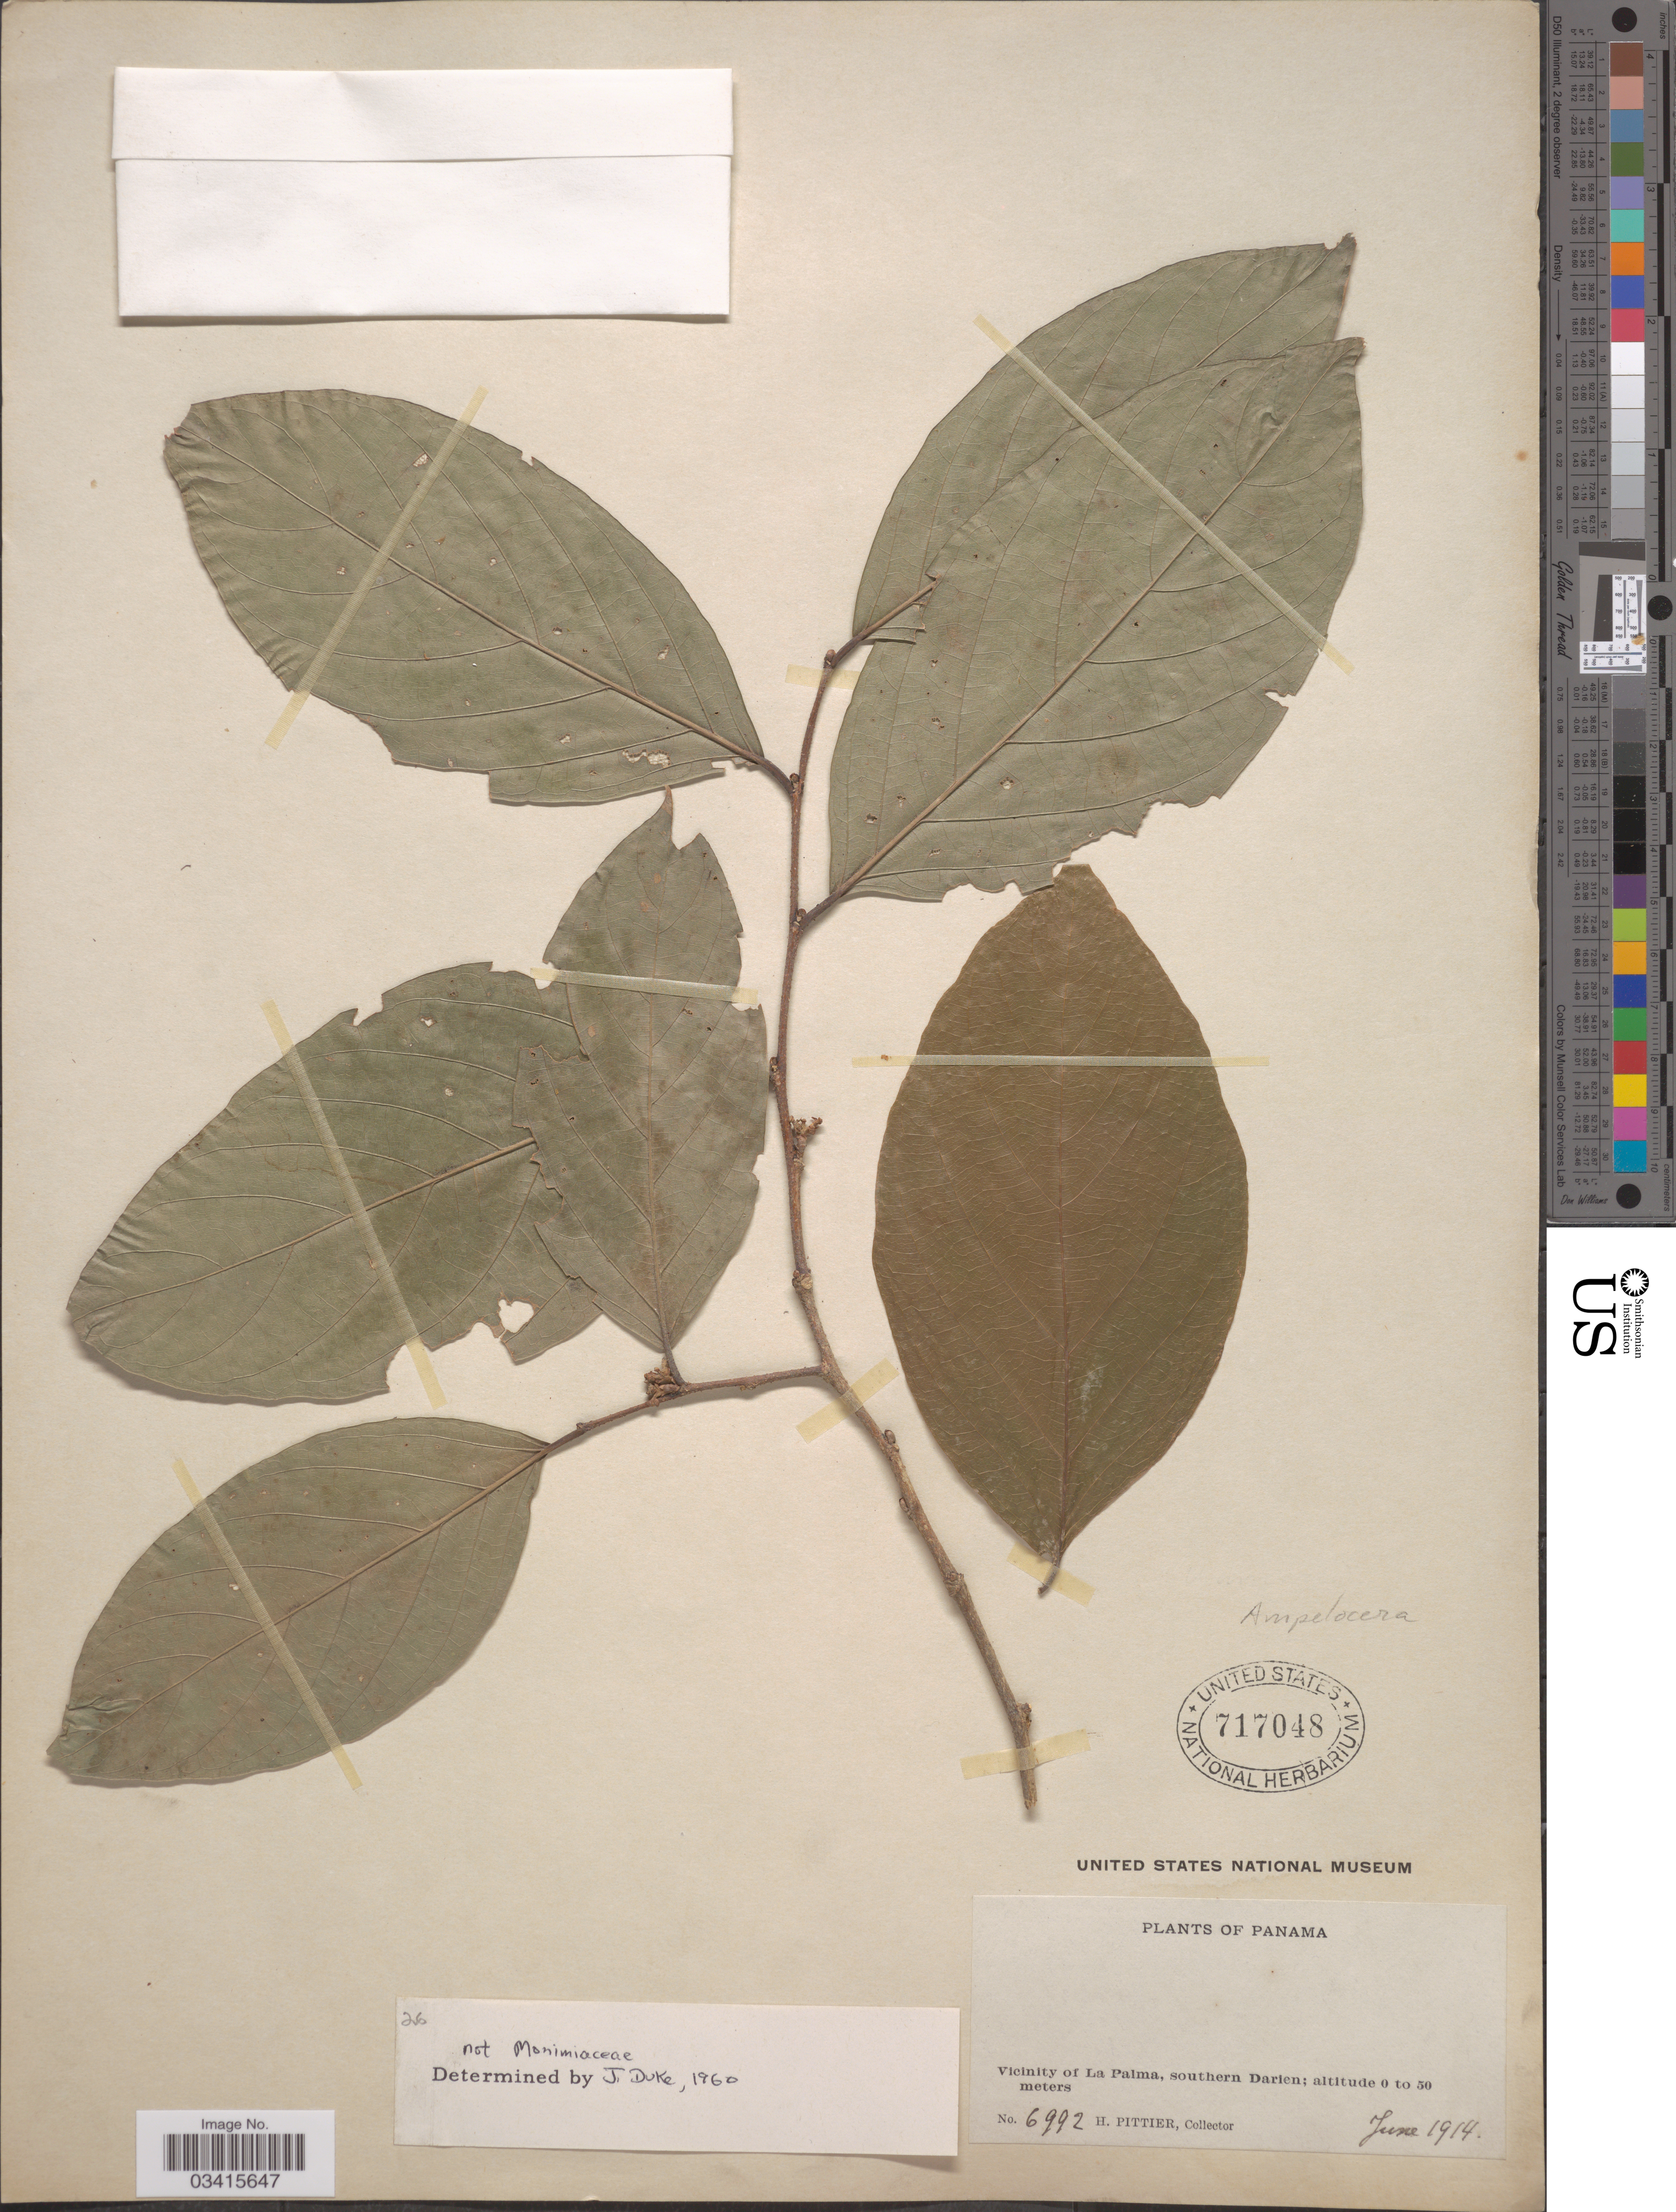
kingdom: Plantae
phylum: Tracheophyta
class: Magnoliopsida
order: Rosales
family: Cannabaceae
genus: Ampelocera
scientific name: Ampelocera sp.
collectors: H. F. Pittier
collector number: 6992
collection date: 1914-06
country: Panama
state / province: Darién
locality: Vicinity of La Palma, southern Darien.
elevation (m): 0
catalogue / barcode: US 717048